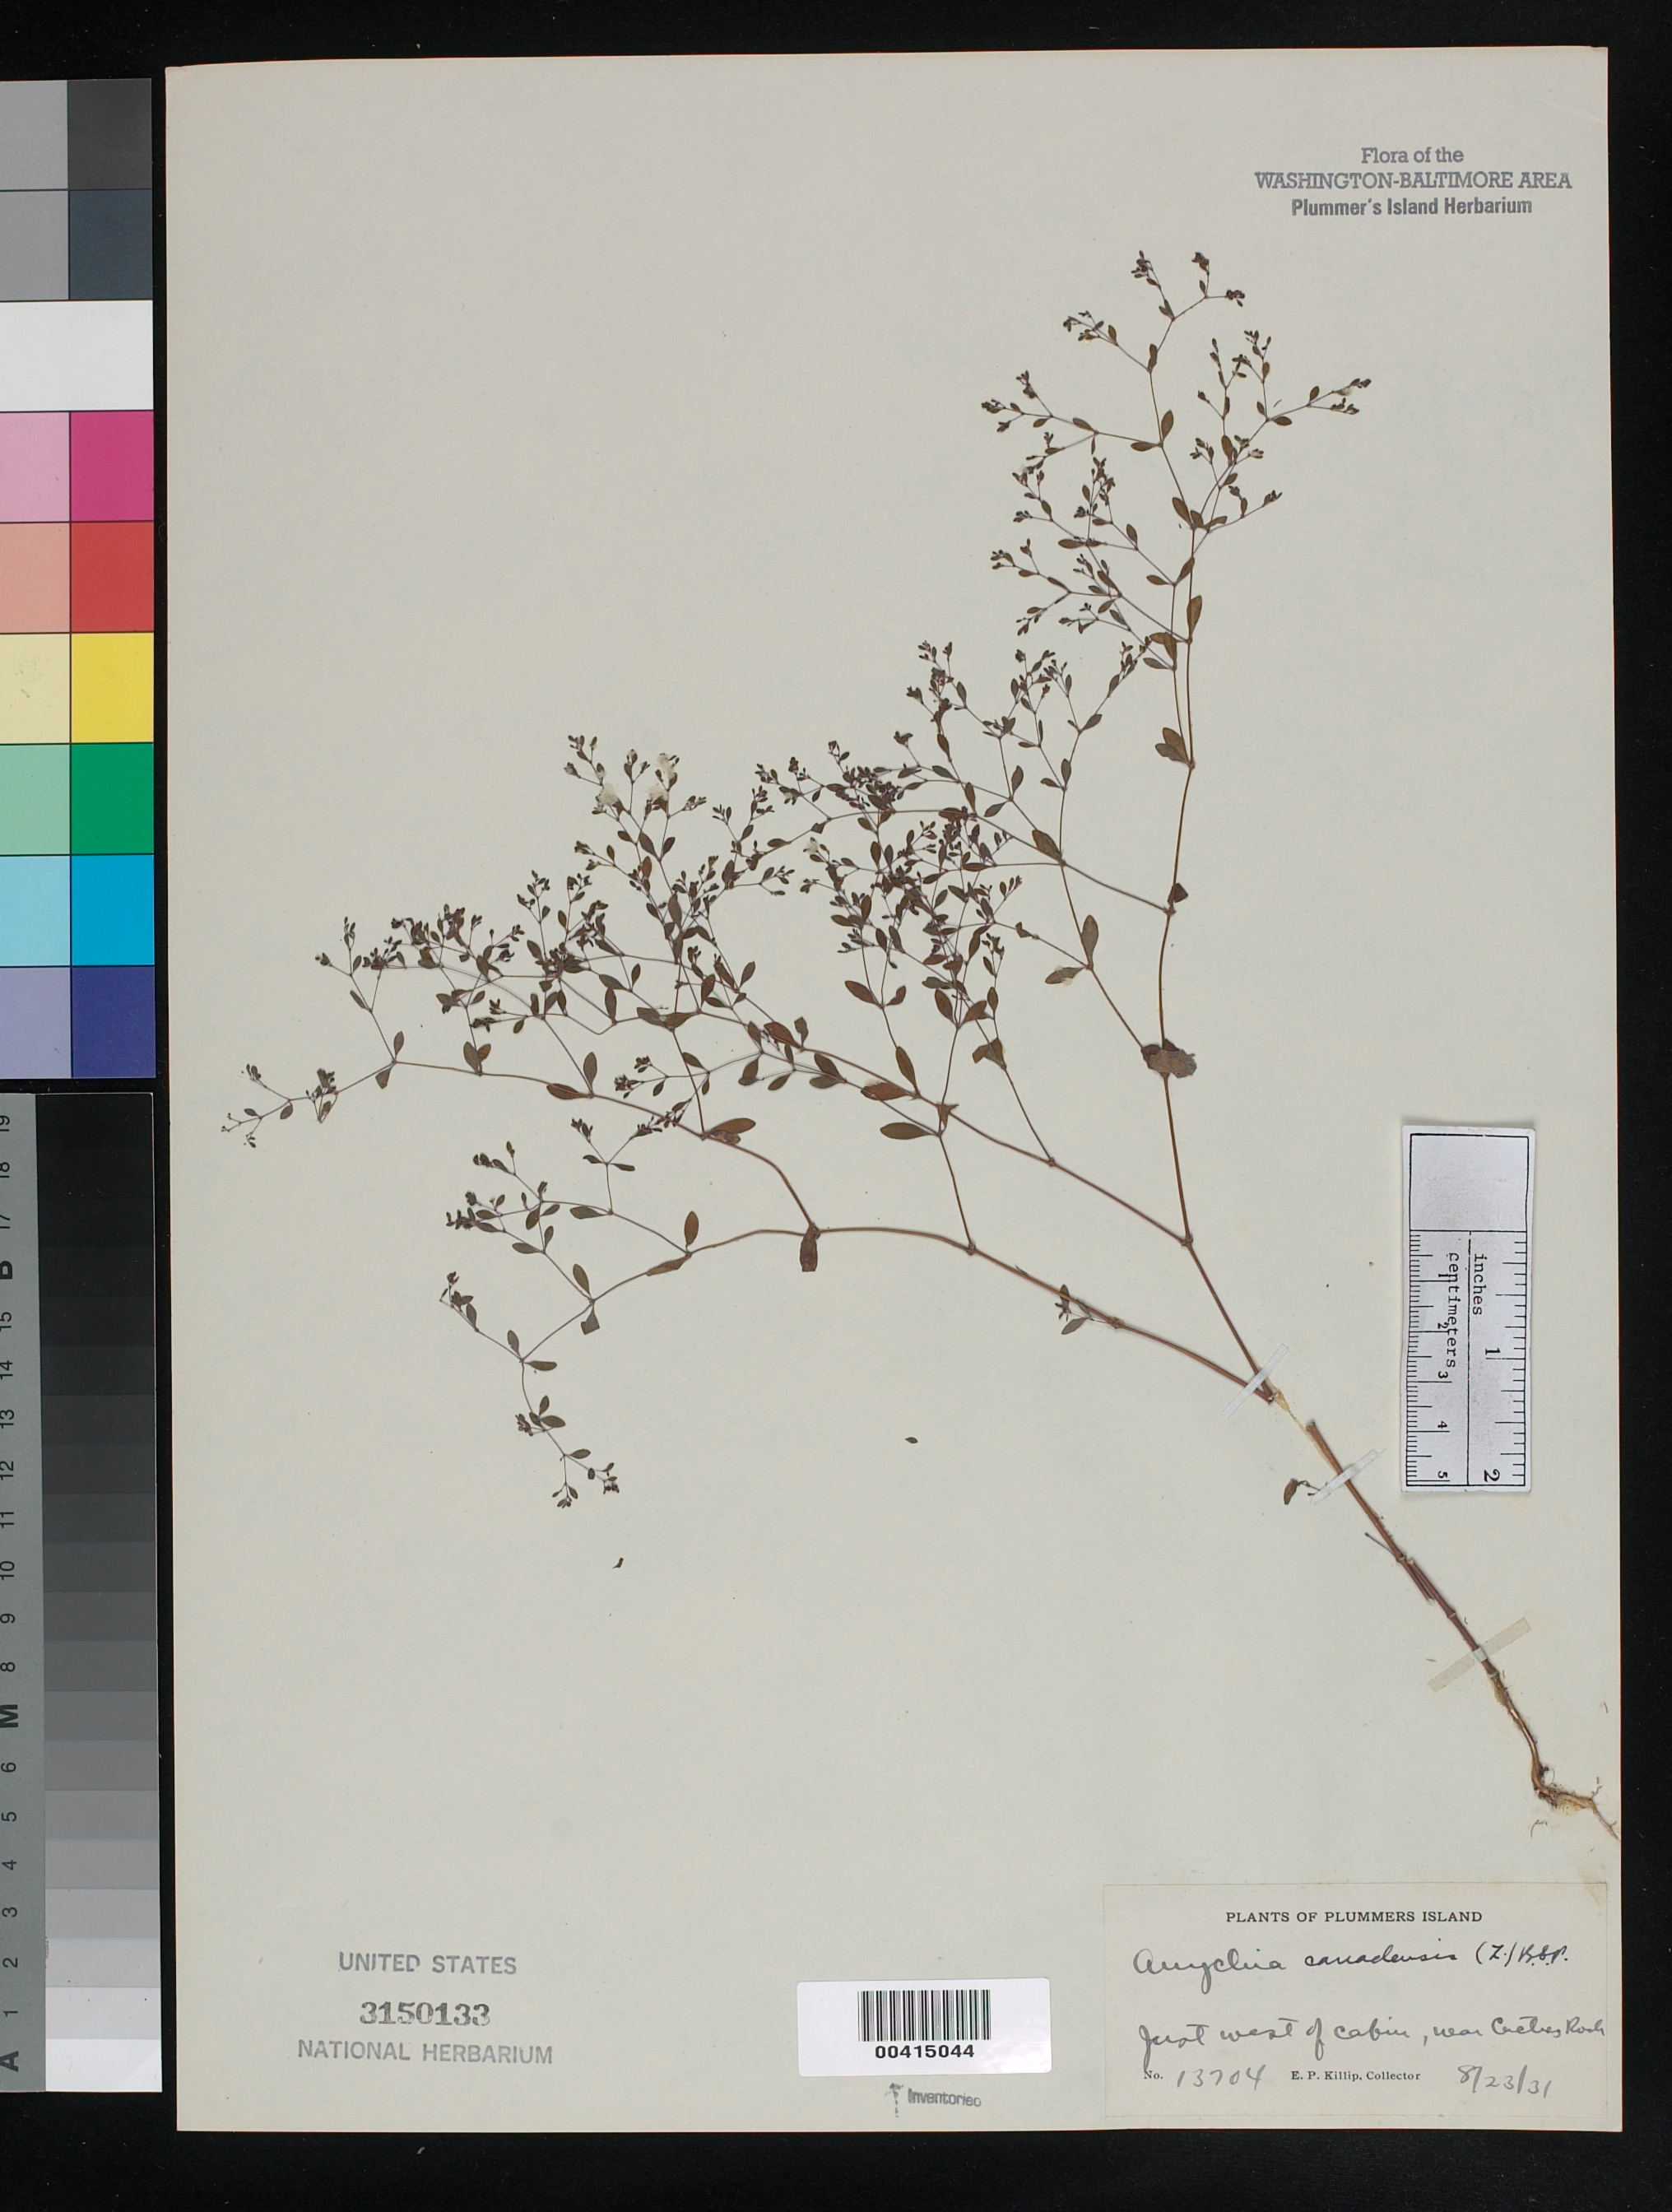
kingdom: Plantae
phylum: Tracheophyta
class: Magnoliopsida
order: Caryophyllales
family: Caryophyllaceae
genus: Paronychia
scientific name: Paronychia canadensis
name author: (L.) Alph. Wood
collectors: E. P. Killip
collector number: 13704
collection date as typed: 23 Aug 1931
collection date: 1931-08-23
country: United States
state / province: Maryland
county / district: Montgomery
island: Plummers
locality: Plummer's Island; just west of Cabin, near Cactus Rock C. & O. Canal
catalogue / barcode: US 3150133